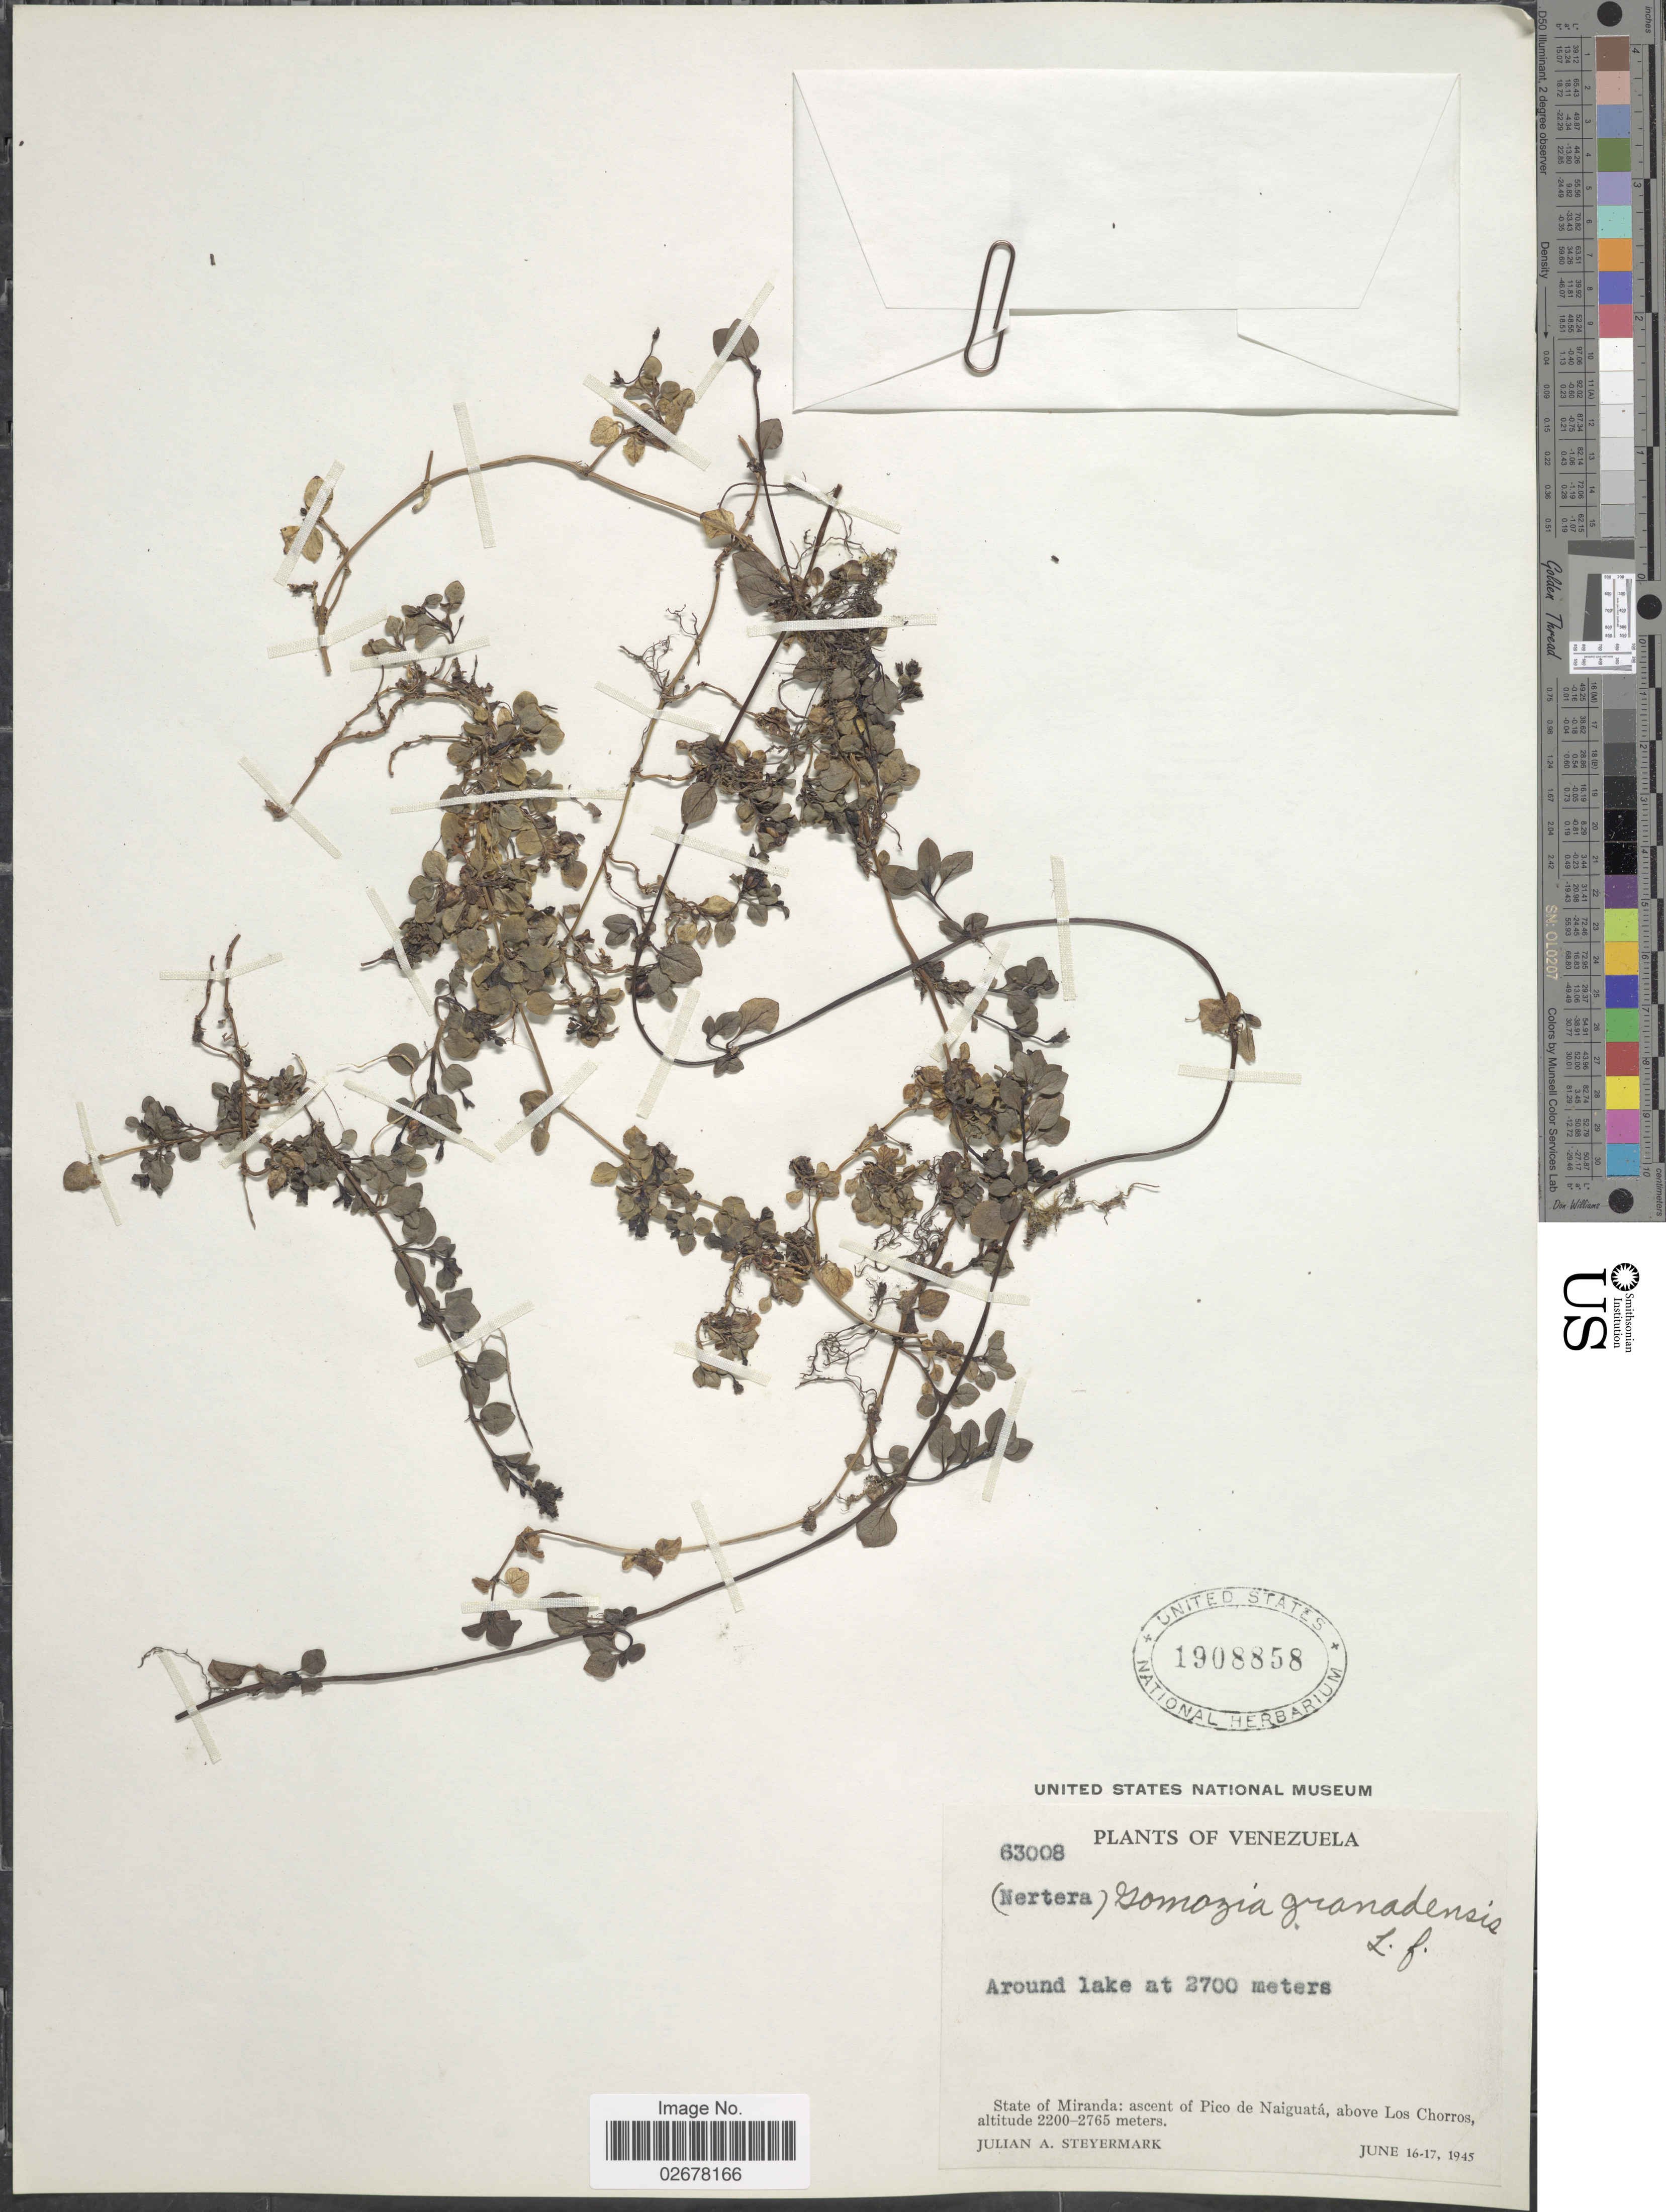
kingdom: Plantae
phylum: Tracheophyta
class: Magnoliopsida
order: Gentianales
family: Rubiaceae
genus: Nertera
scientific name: Nertera depressa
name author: Banks & Sol. ex Gaertn.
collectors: J. Steyermark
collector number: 63008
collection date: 1945-06-16/1945-06-17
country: Venezuela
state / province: Miranda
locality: Around lake at 2700 meters, ascent of Pico de Naiguatá, above Los Chorros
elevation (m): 2200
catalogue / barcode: US 1908858